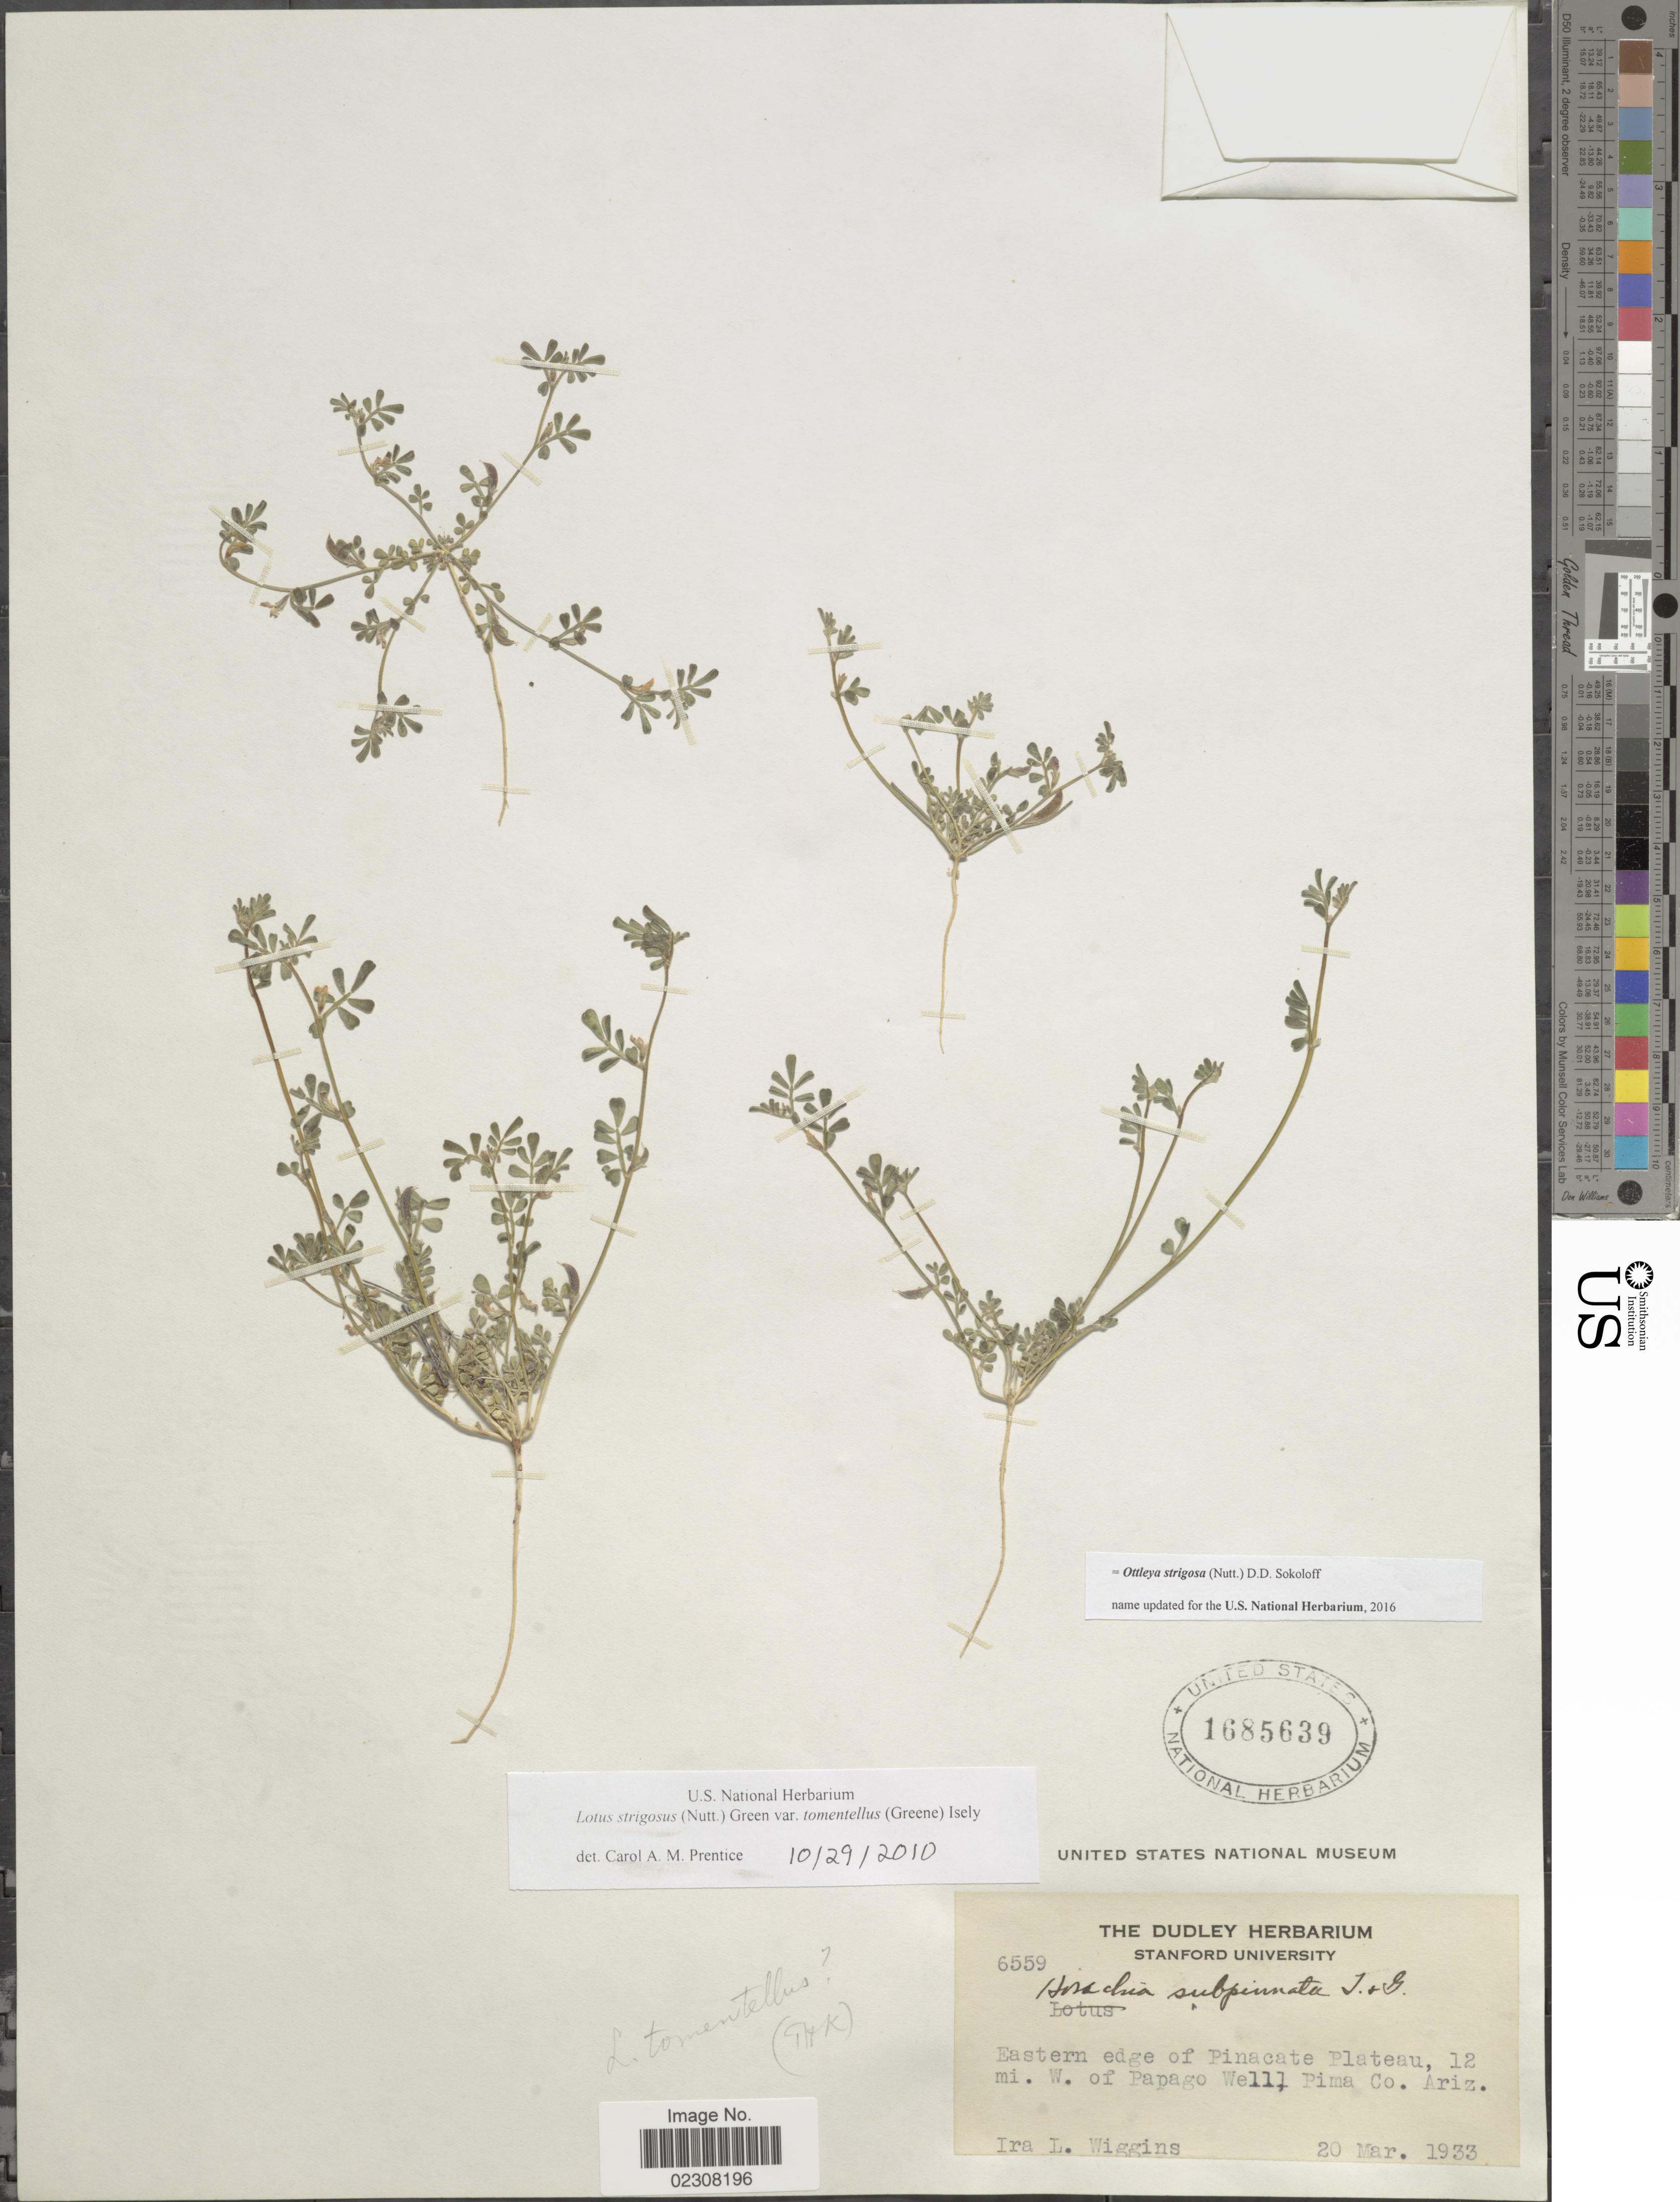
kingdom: Plantae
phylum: Tracheophyta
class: Magnoliopsida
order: Fabales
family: Fabaceae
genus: Ottleya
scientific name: Ottleya strigosa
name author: (Nutt.) D.D. Sokoloff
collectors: I. L. Wiggins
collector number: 6559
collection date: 1933-03-20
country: United States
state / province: Arizona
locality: Eastern edge of Pinacate Plateau, 12 mi. w of Papgo Welll Pima Co.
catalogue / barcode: US 1685639